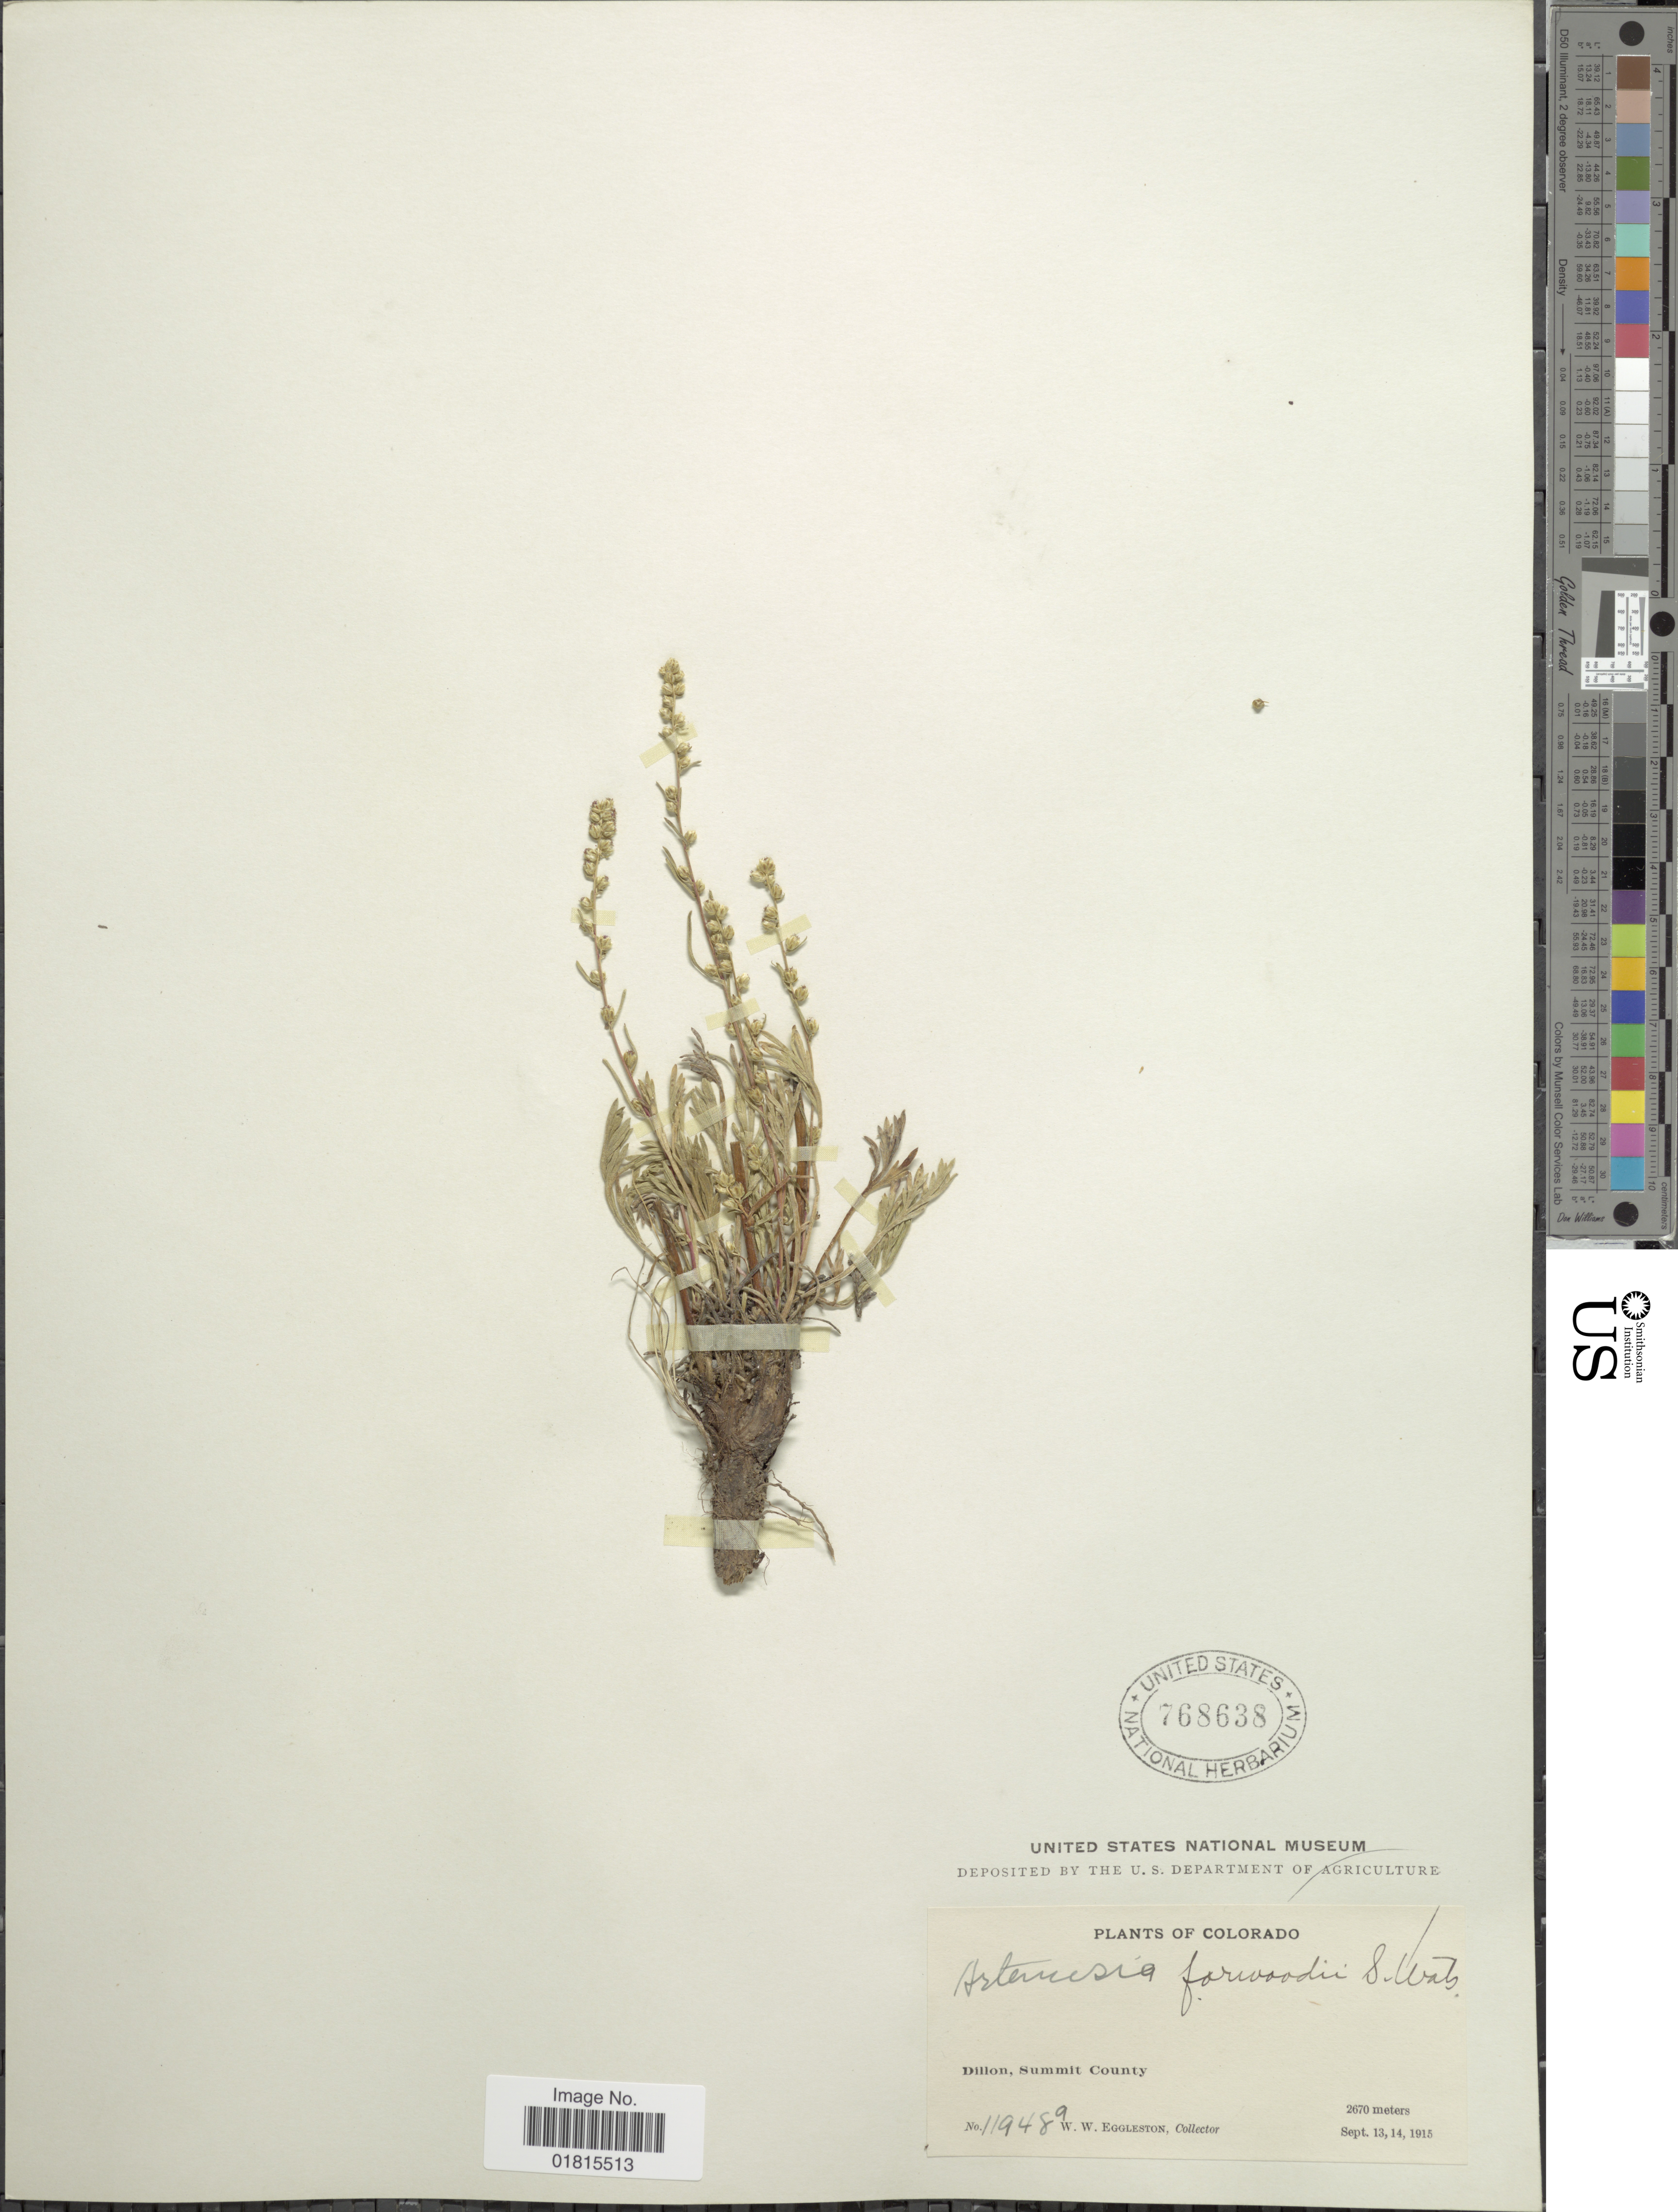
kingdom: Plantae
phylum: Tracheophyta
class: Magnoliopsida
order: Asterales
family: Asteraceae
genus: Artemisia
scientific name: Artemisia forwoodii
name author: S. Watson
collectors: W. W. Eggleston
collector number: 119489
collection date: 1915-09-13/1915-09-14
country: United States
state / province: Colorado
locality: Dillon, Summit County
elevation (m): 2670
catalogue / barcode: US 768638